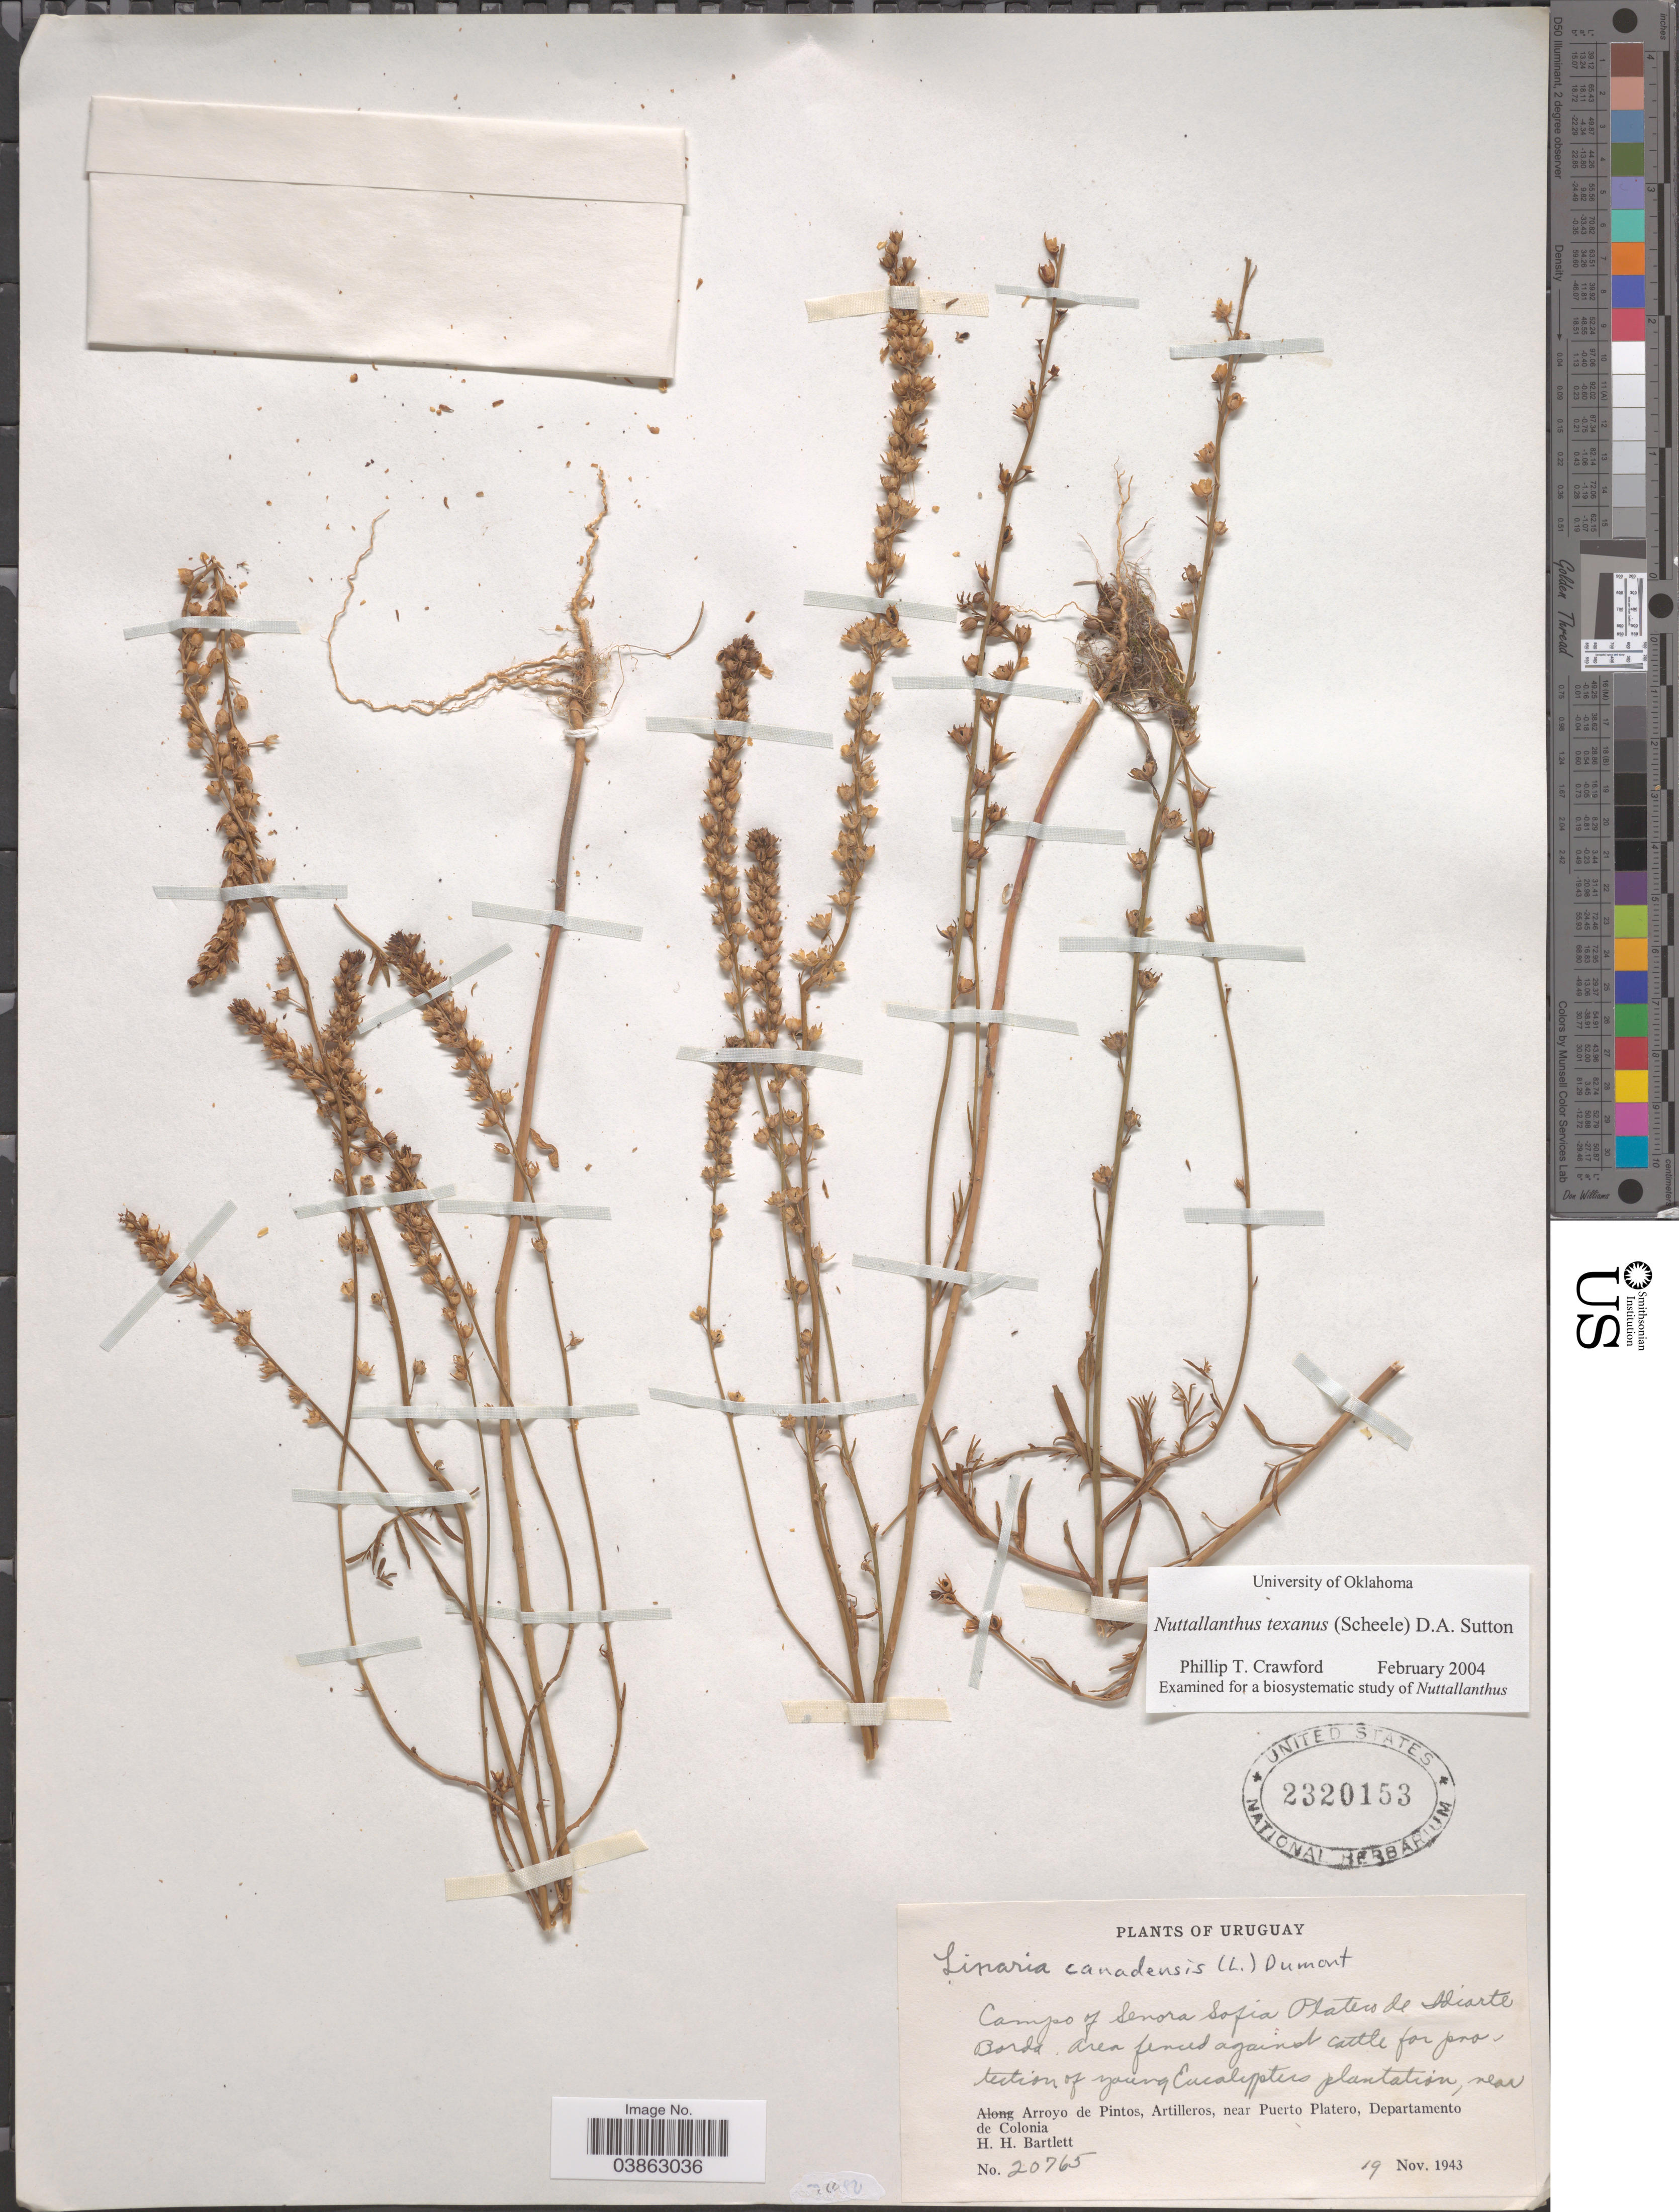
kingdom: Plantae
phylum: Tracheophyta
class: Magnoliopsida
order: Lamiales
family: Plantaginaceae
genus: Linaria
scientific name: Linaria texana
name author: Scheele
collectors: H. H. Bartlett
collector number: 20765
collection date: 1943-11-19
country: Uruguay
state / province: Colonia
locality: Near Arroyo de Pintos, Artilleros, near Puerto Platero, Departamento de Colonia.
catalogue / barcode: US 2320153